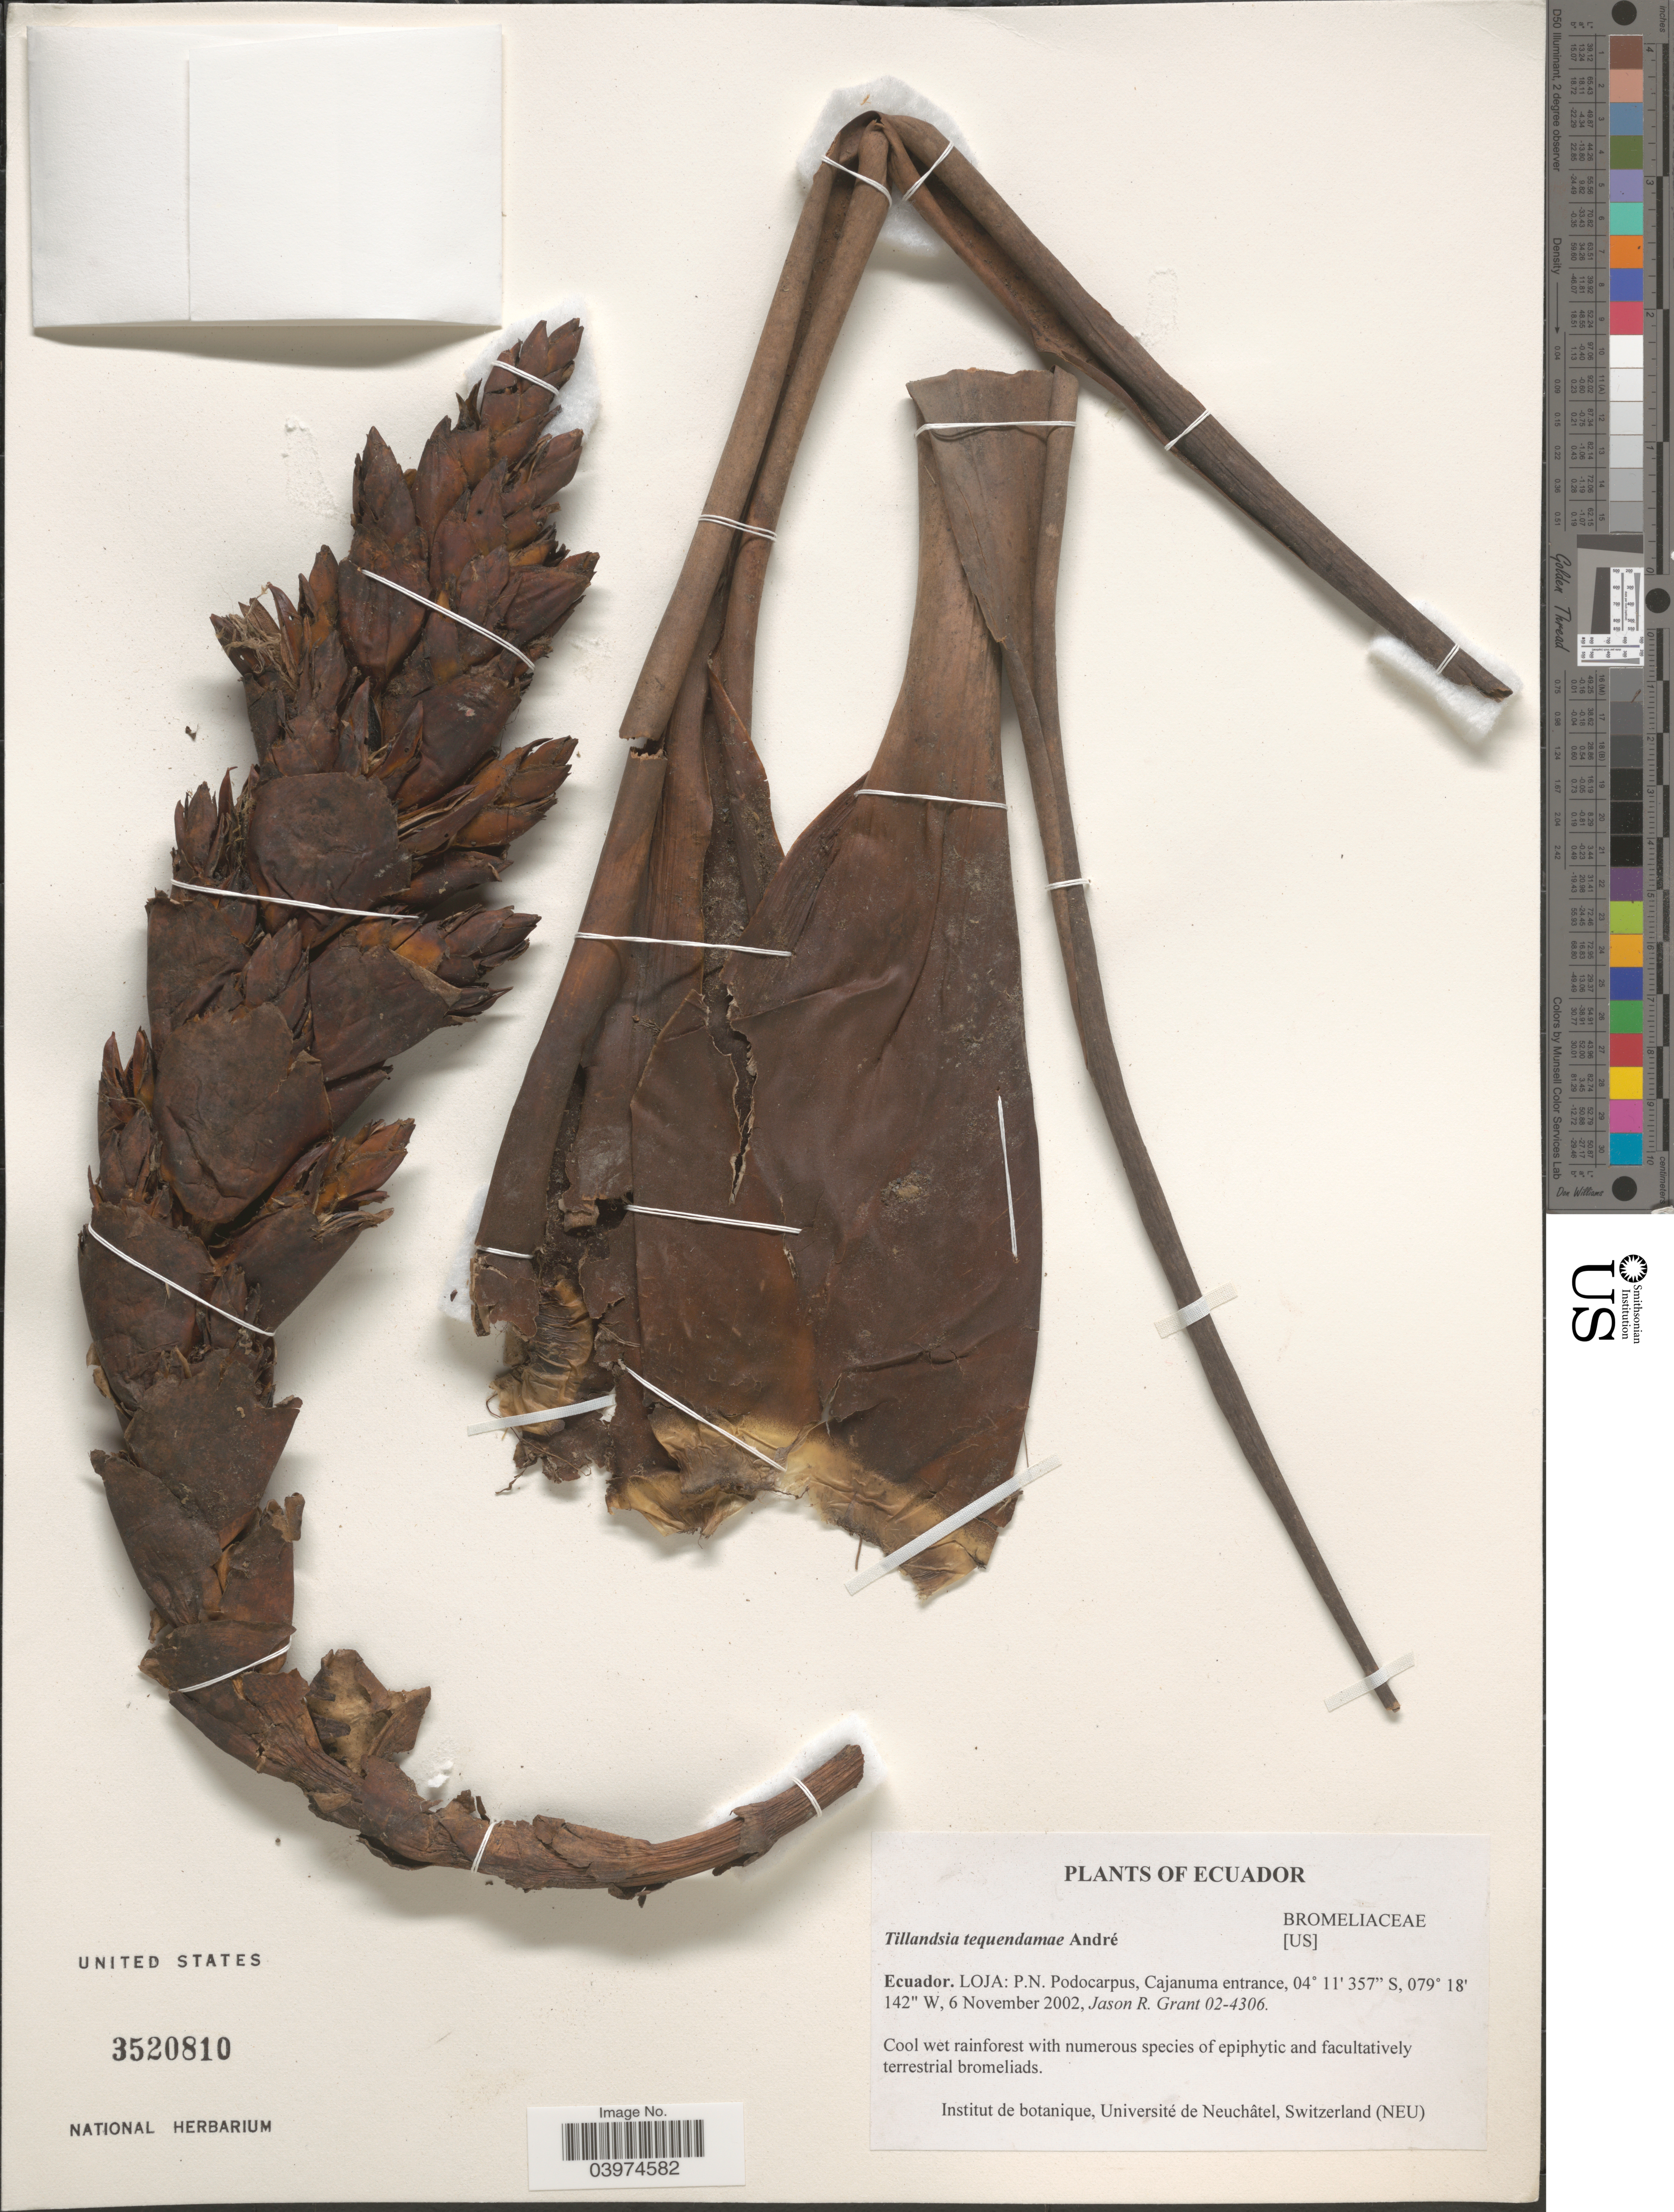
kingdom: Plantae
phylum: Tracheophyta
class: Liliopsida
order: Poales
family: Bromeliaceae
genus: Tillandsia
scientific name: Tillandsia tequendamae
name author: André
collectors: J. R. Grant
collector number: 02-4306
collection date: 2002-11-06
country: Ecuador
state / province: Loja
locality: P.N. Podocarpus, Cajanuma entrance.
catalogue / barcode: US 3520810